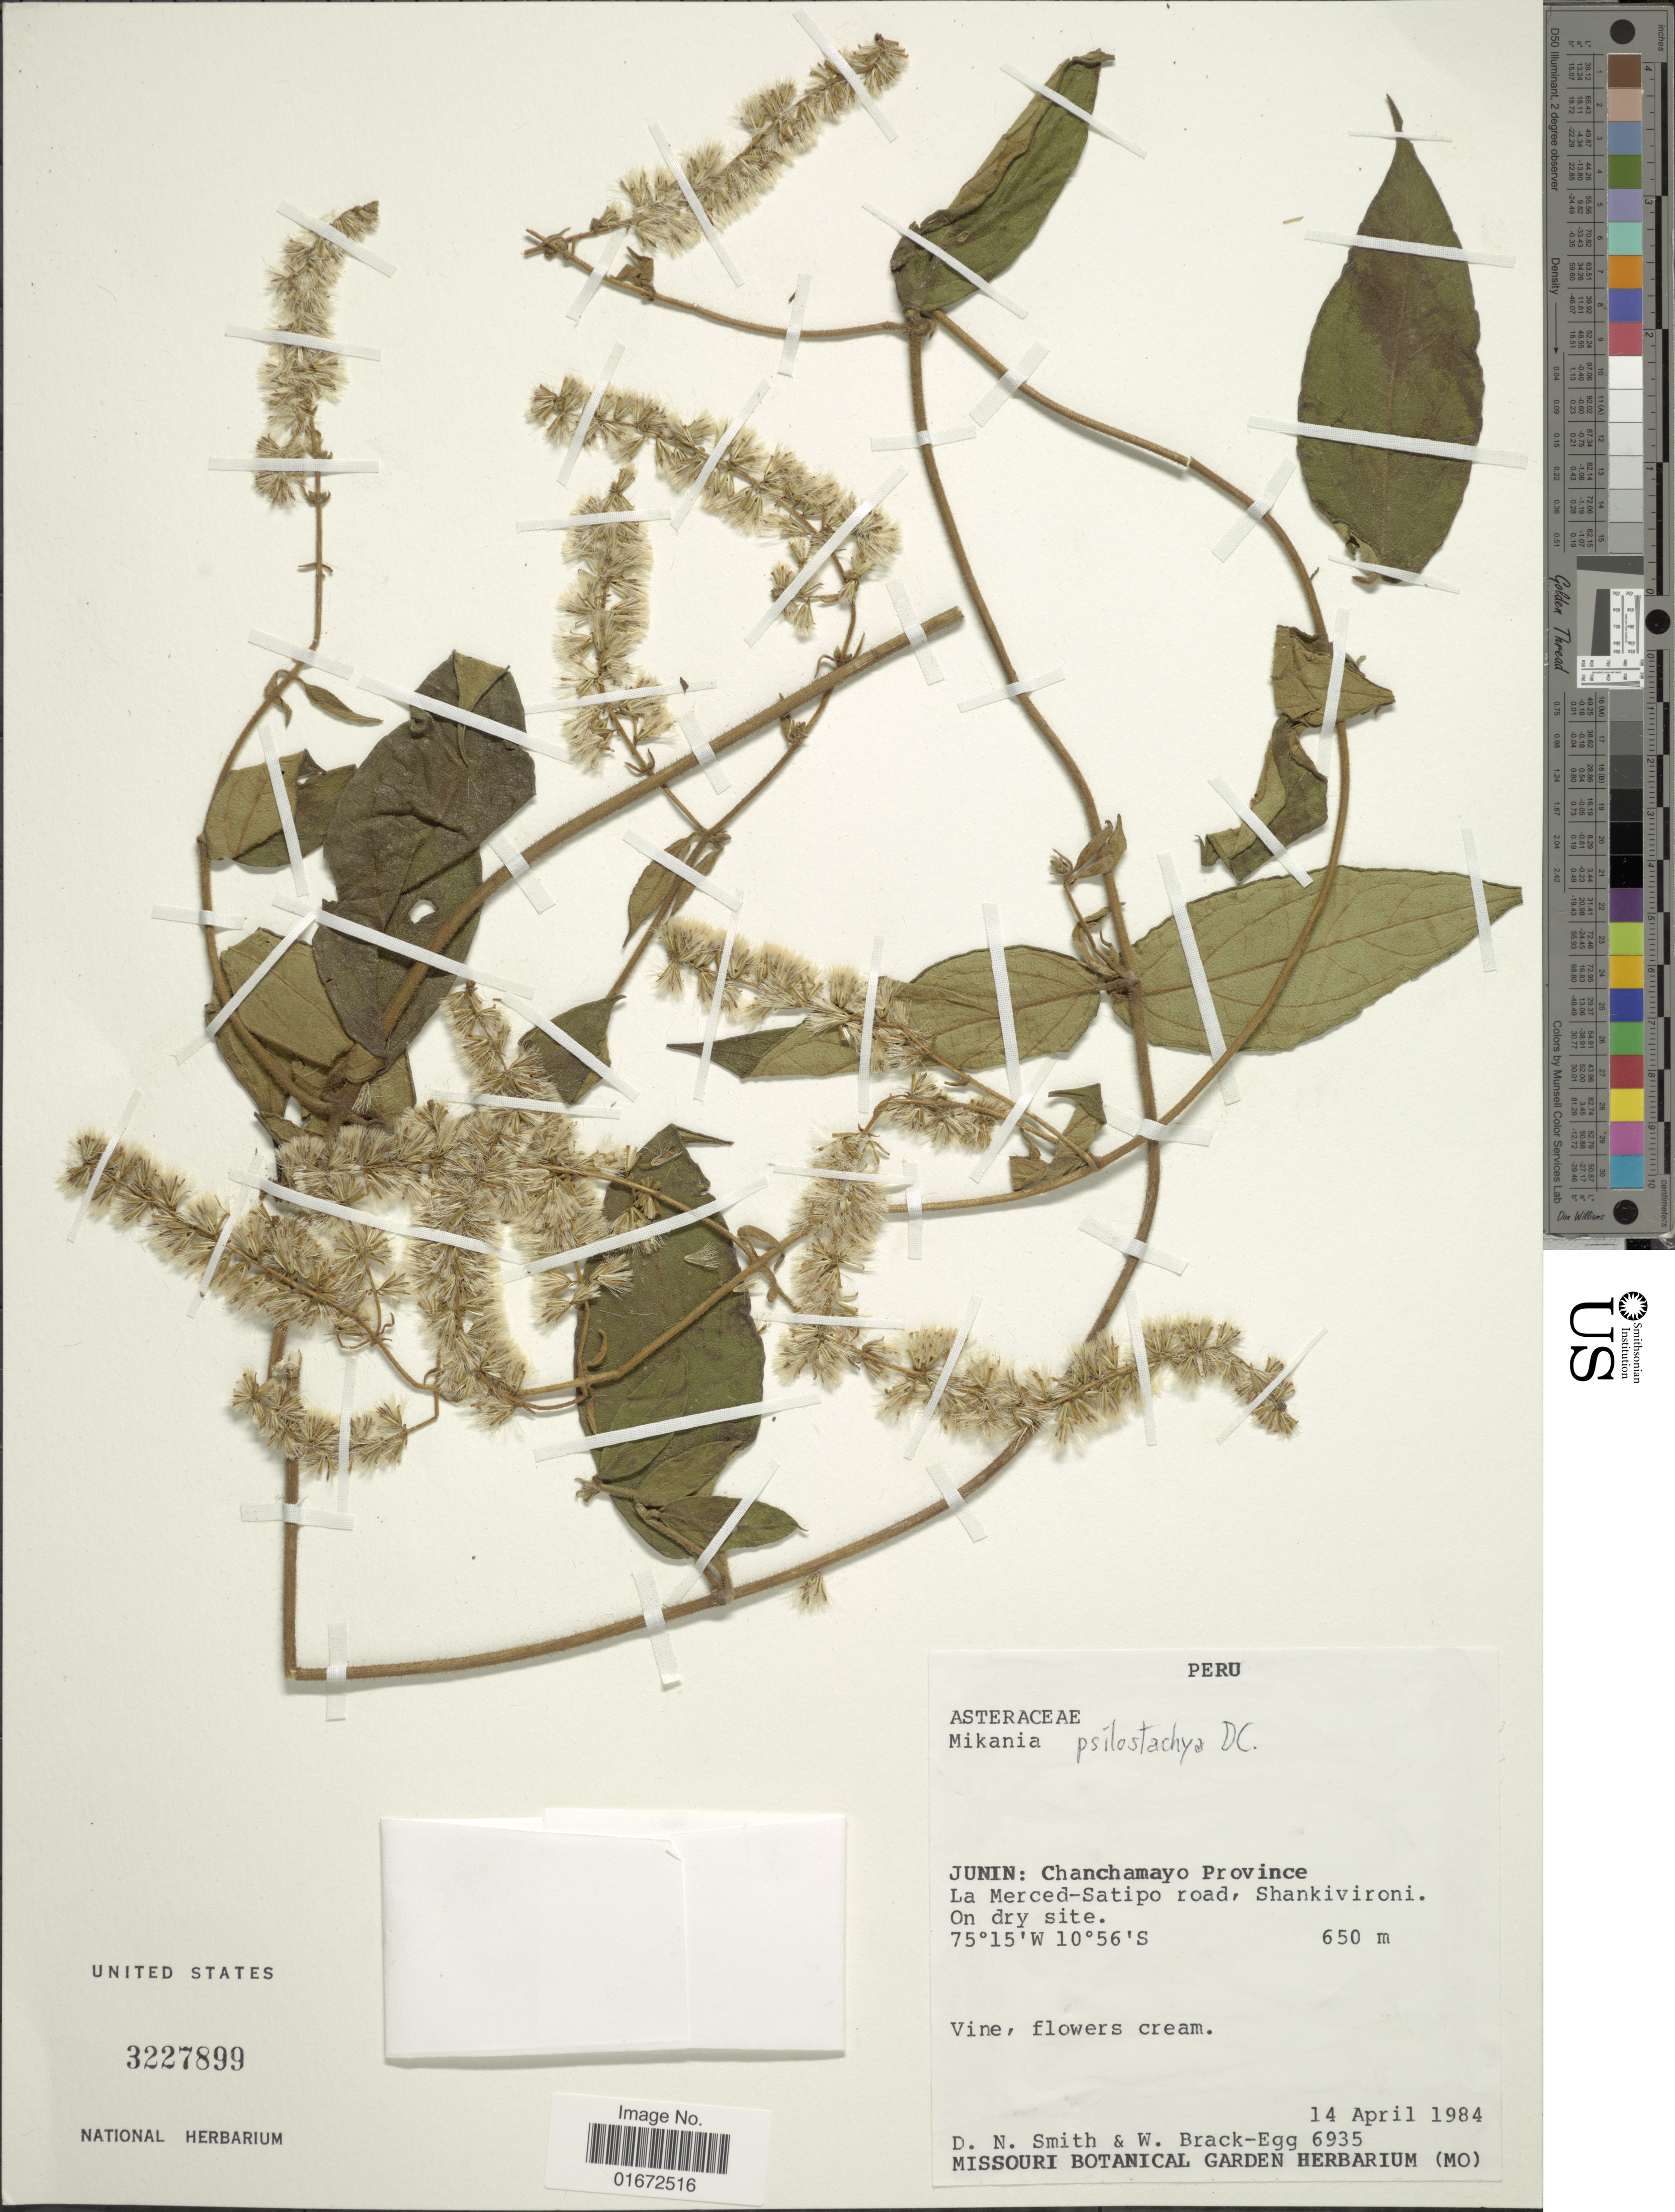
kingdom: Plantae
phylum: Tracheophyta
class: Magnoliopsida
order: Asterales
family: Asteraceae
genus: Mikania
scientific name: Mikania psilostachya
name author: DC.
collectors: D. Smith & W. Brack-Egg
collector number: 6935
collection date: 1984-04-14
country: Peru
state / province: Junín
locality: Junin: Chanchamayo Province. La Merced-Satipo road, Shankivironi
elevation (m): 650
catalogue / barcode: US 3227899